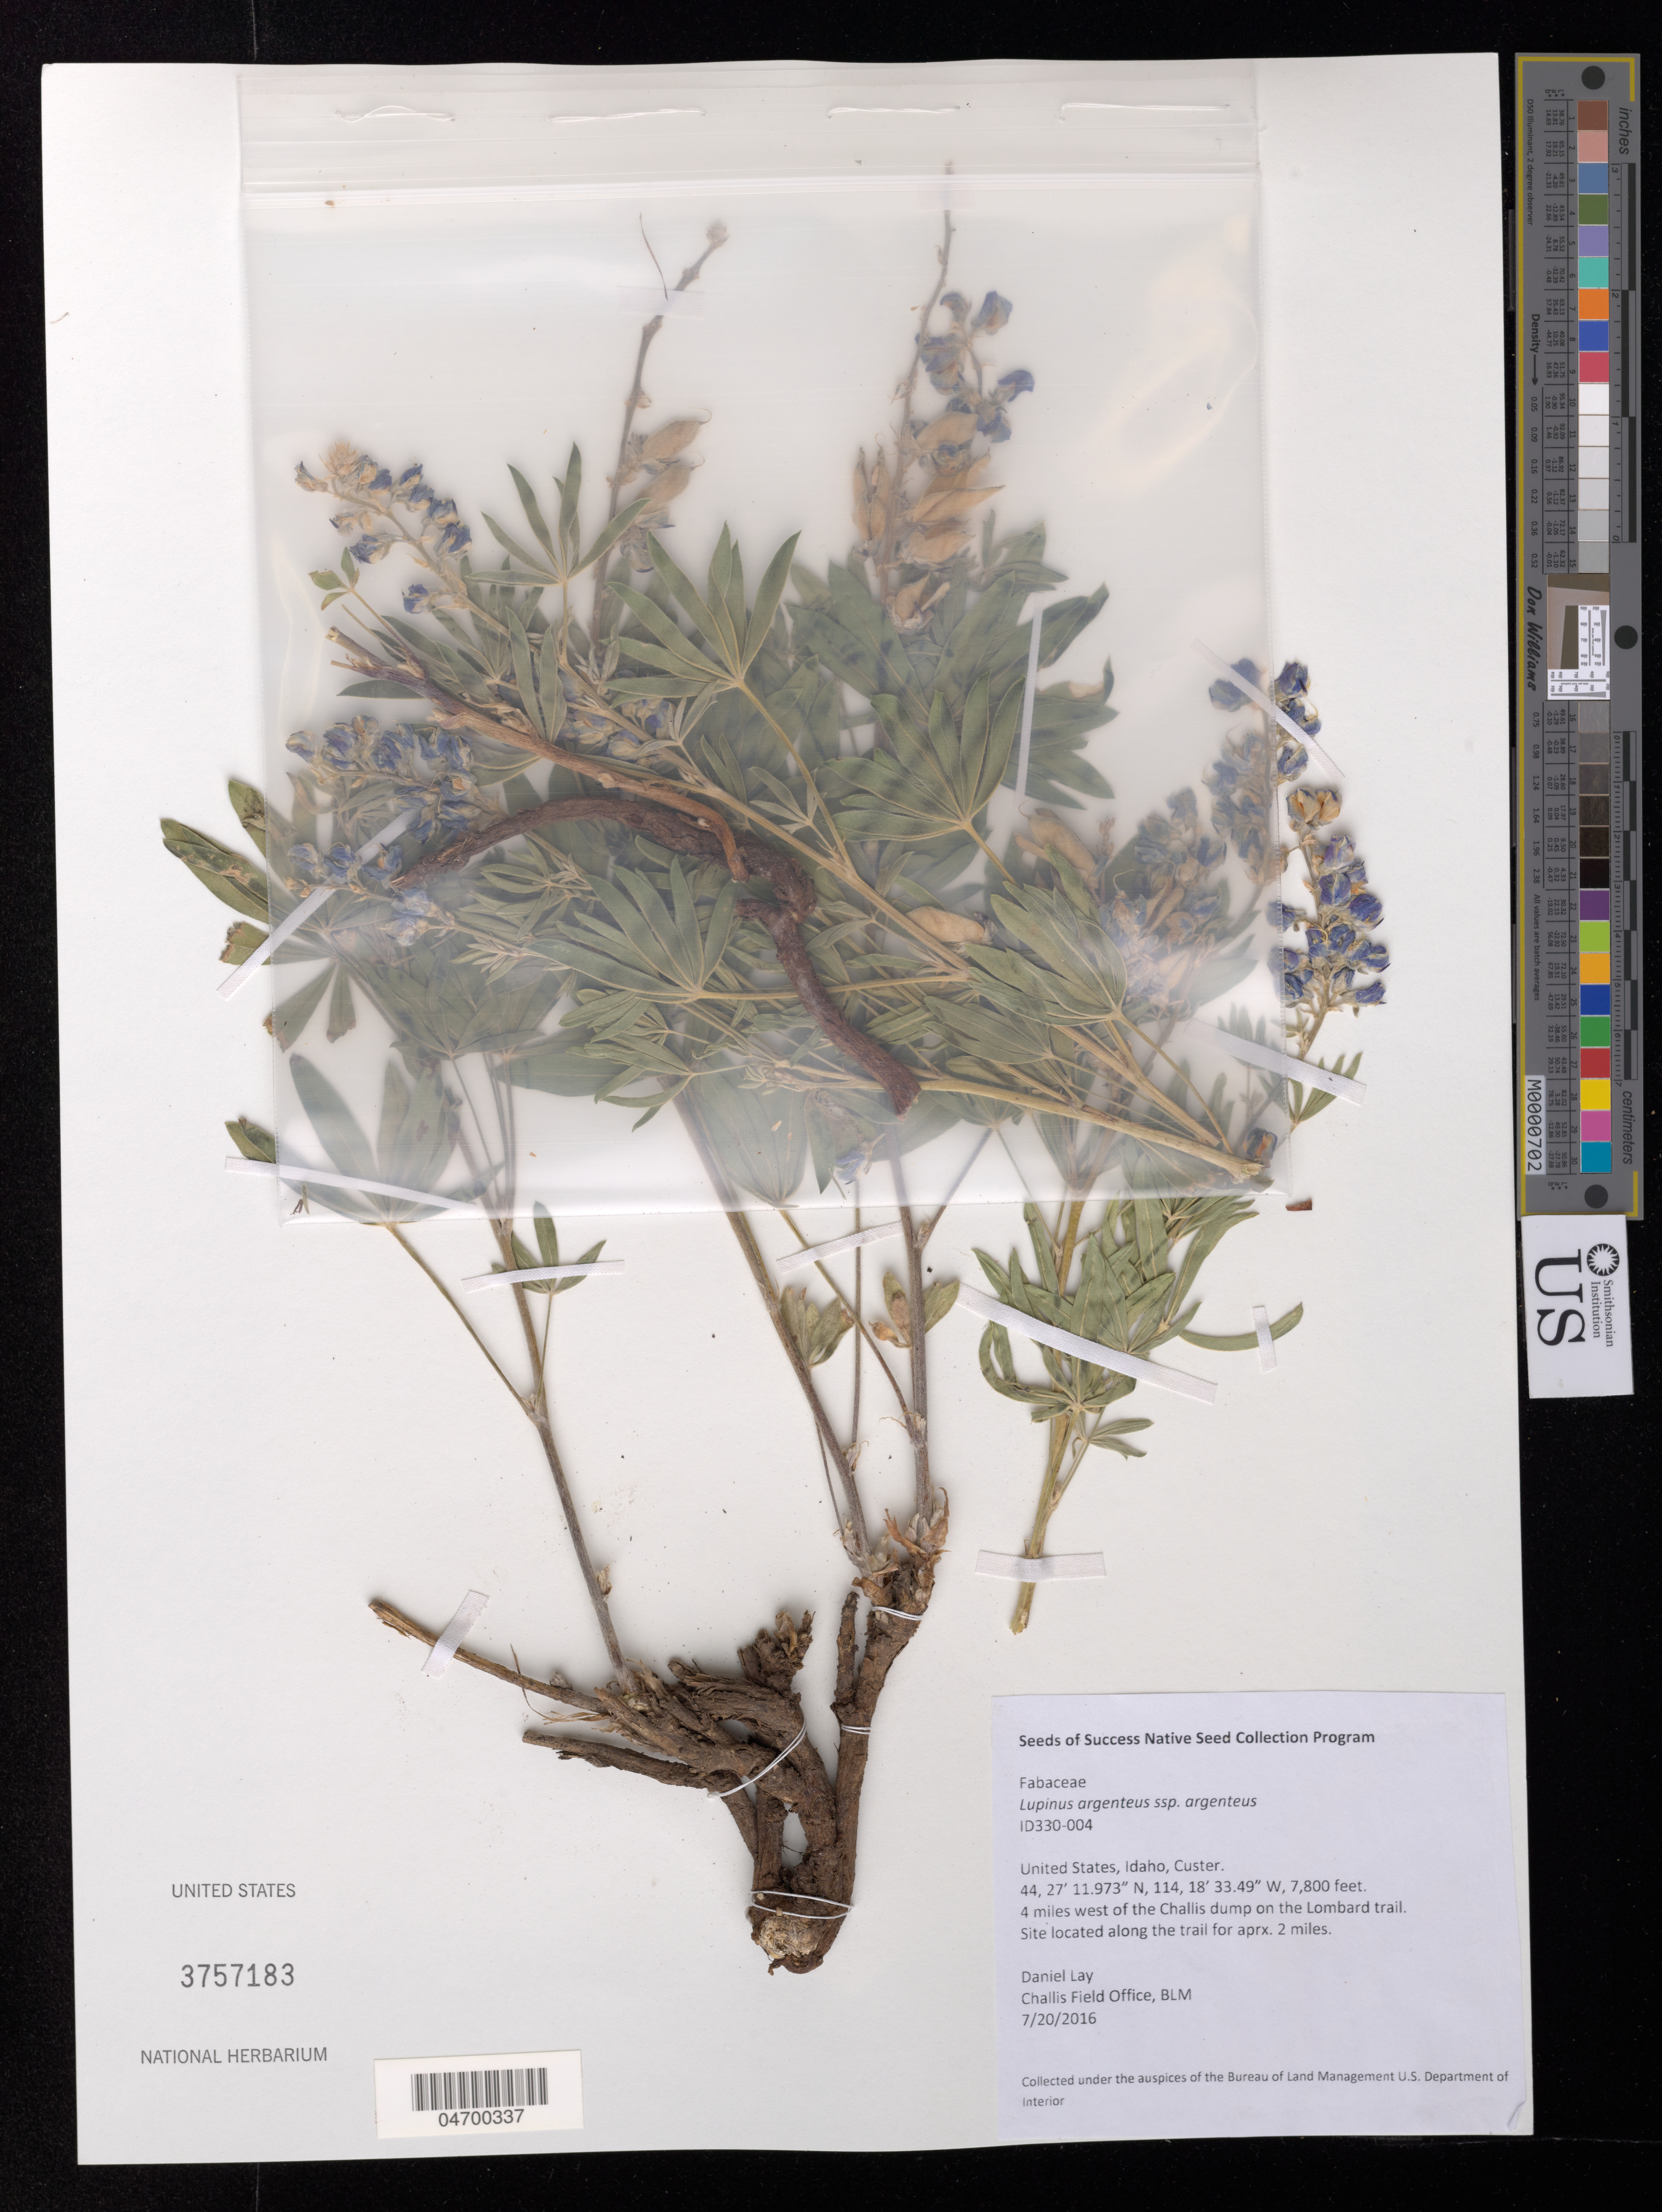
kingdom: Plantae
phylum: Tracheophyta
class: Magnoliopsida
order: Fabales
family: Fabaceae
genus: Lupinus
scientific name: Lupinus argenteus subsp. argenteus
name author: Pursh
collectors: D. Lay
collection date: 2016-07-20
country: United States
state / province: Idaho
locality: Custer. 4 miles west of the Challis dump on the Lombard trail. Site located along the trail for aprx. 2 miles. Challis Field Office, BLM.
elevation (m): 2377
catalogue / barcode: US 3757183